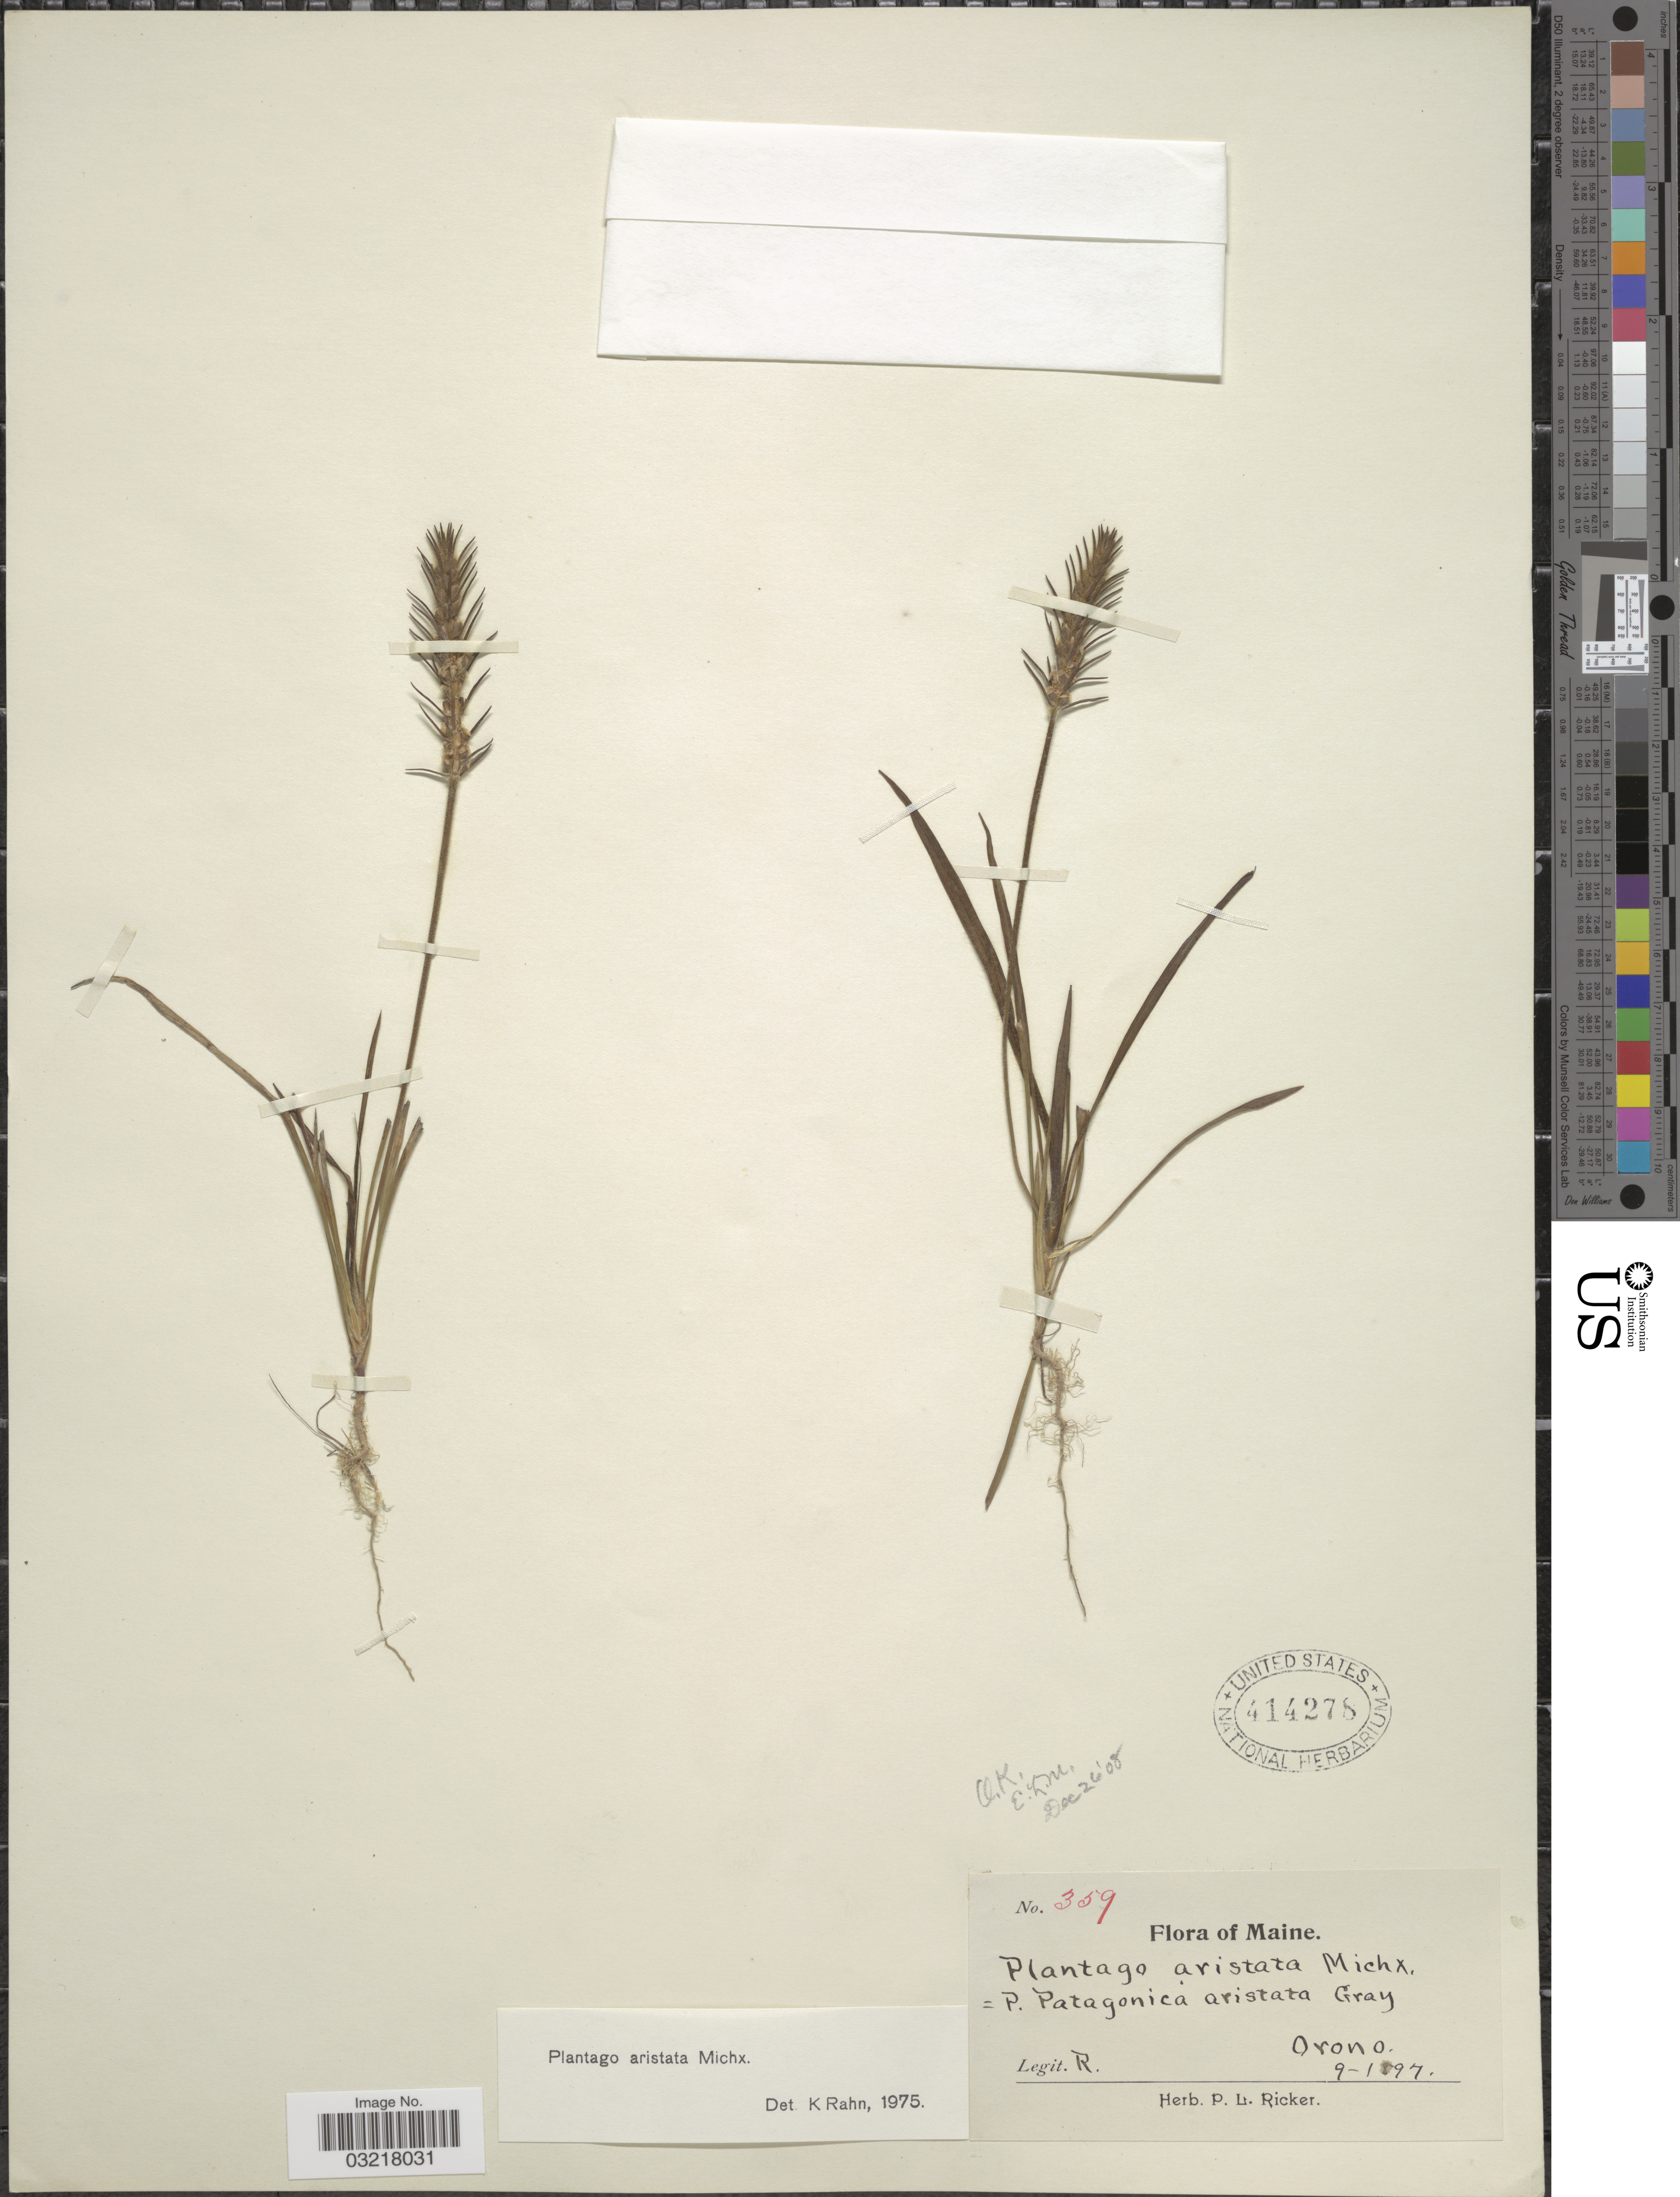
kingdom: Plantae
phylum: Tracheophyta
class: Magnoliopsida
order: Lamiales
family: Plantaginaceae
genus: Plantago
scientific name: Plantago aristata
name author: Michx.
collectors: P. Ricker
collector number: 359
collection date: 1897-09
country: United States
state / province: Maine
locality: Orono.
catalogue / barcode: US 414278